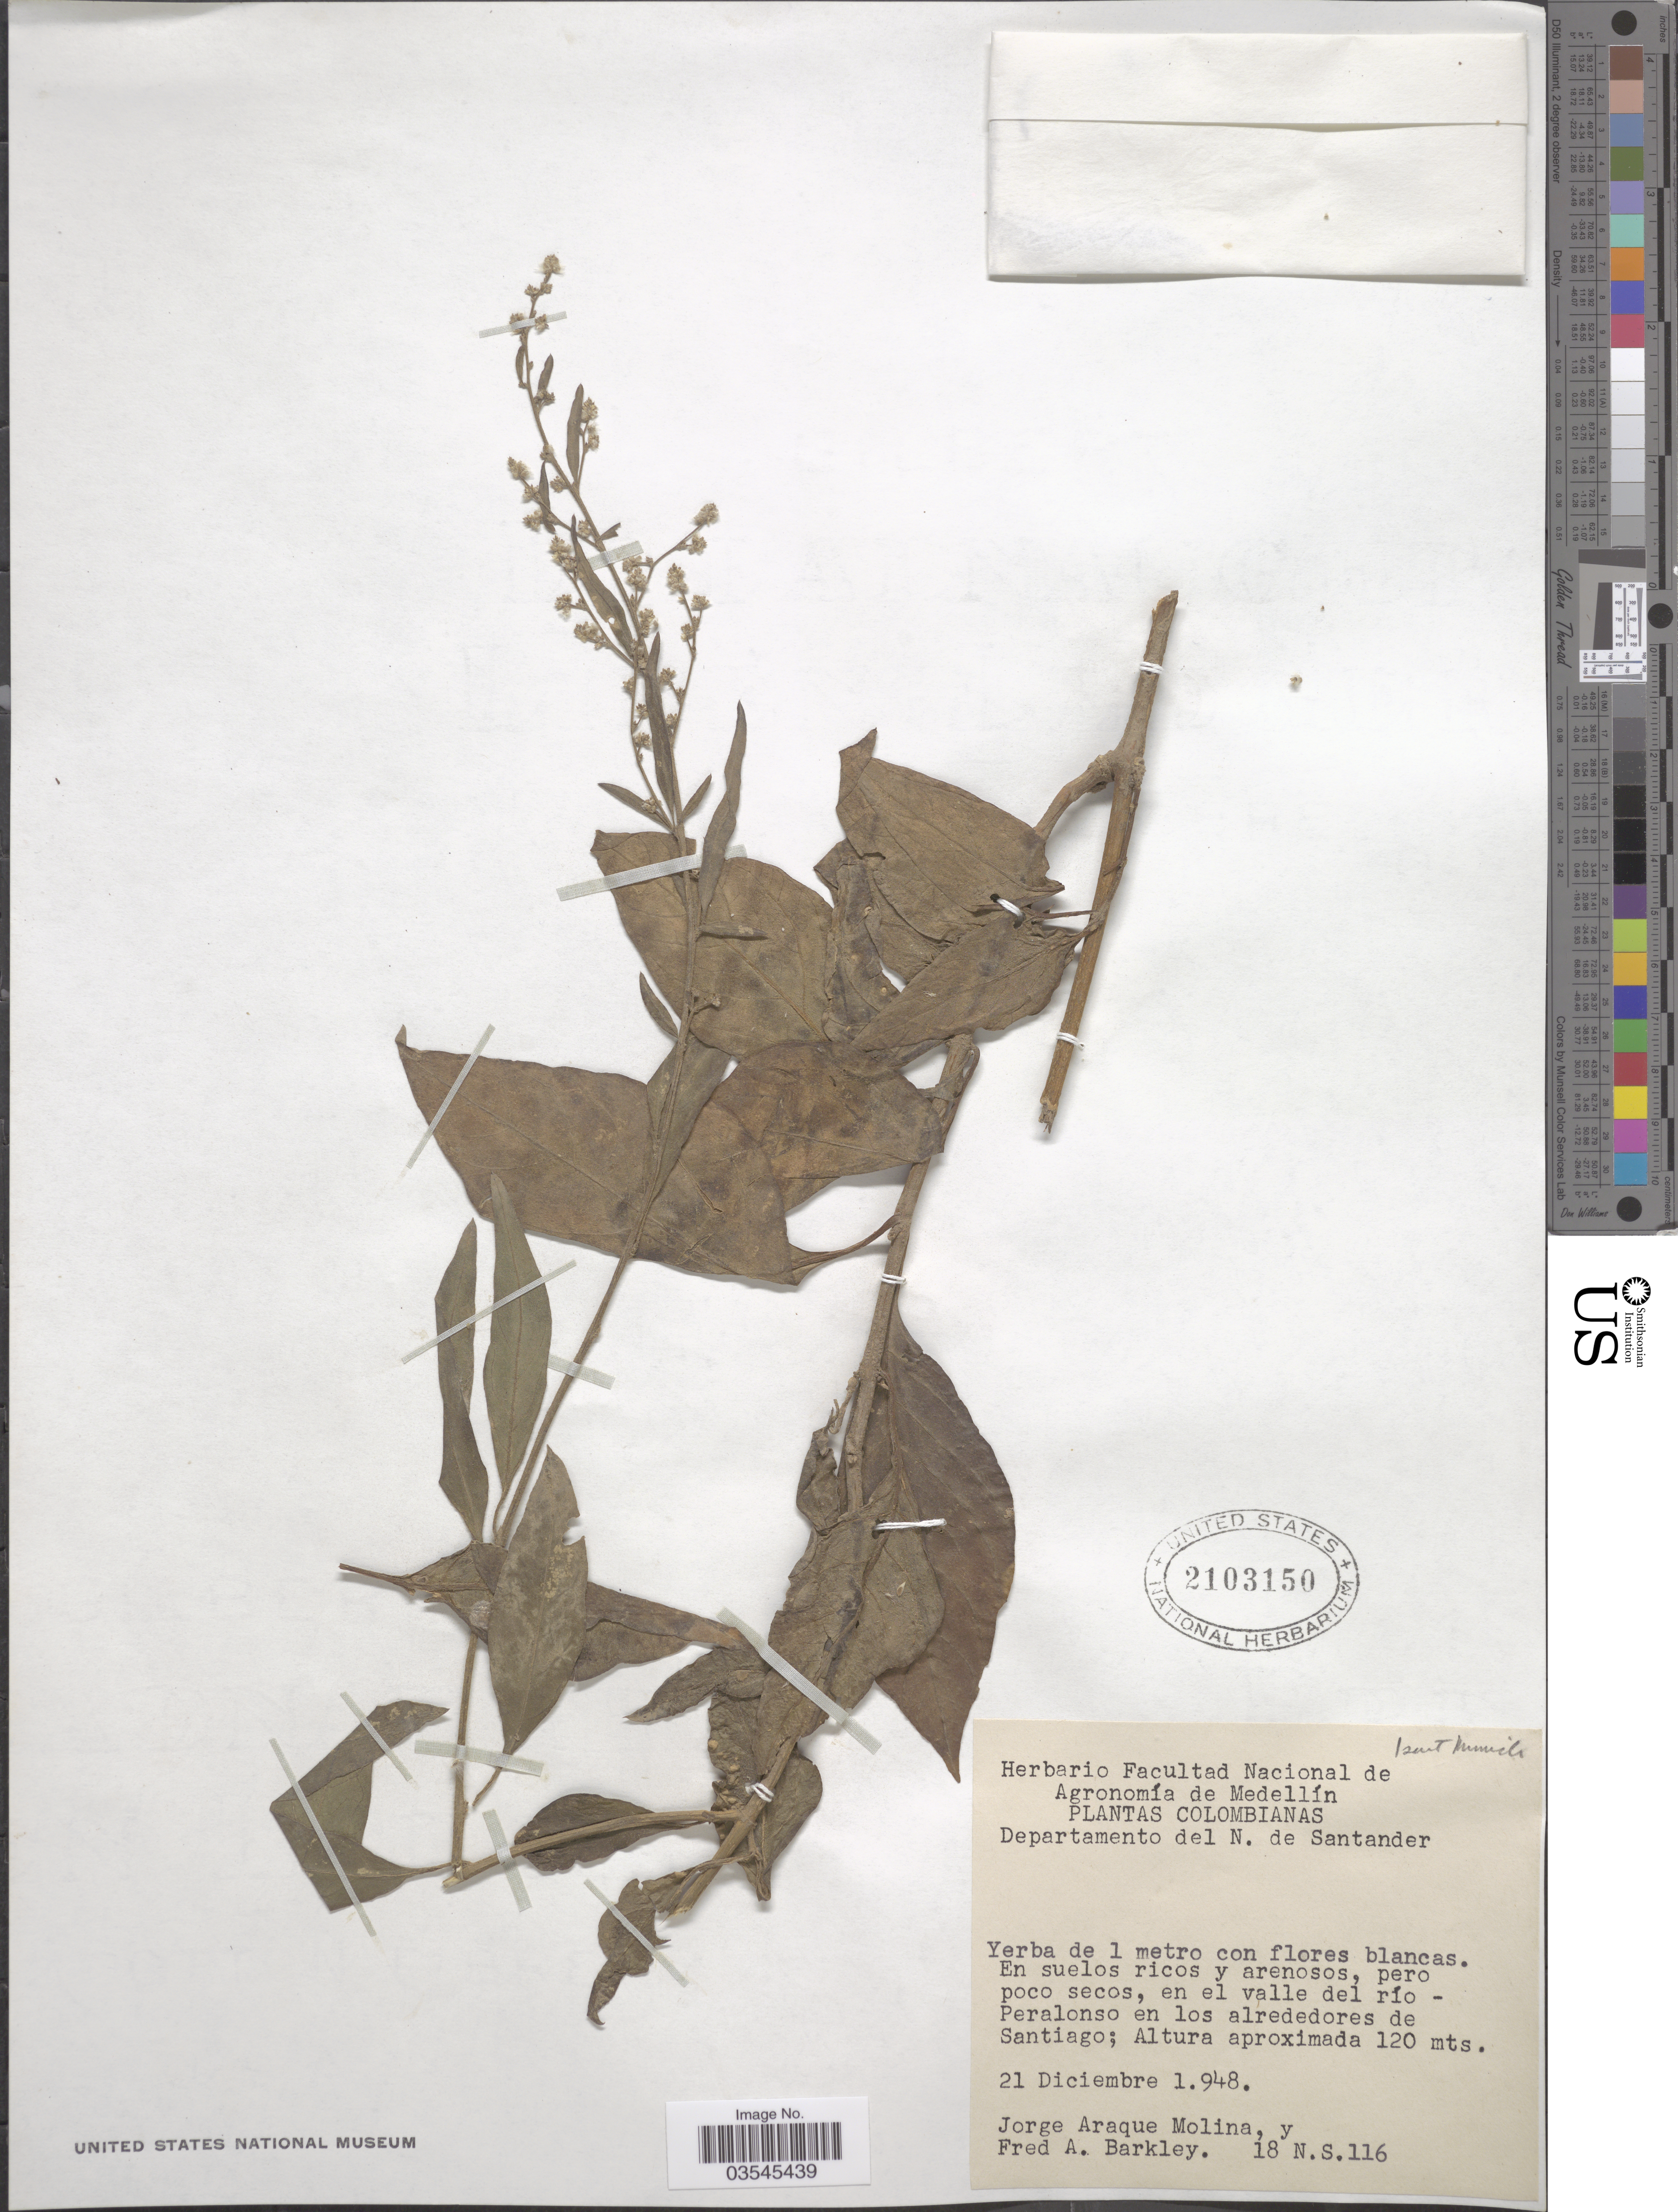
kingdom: Plantae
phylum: Tracheophyta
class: Magnoliopsida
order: Caryophyllales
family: Amaranthaceae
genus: Pfaffia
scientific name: Pfaffia sp.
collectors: J. Araque Molina & F. A. Barkley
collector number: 18NS116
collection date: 1948-12-21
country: Colombia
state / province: Norte de Santander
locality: Departamento del N. de Santander. En el valle del río - Peralonso en los alrededores de Santiago.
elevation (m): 120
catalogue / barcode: US 2103150